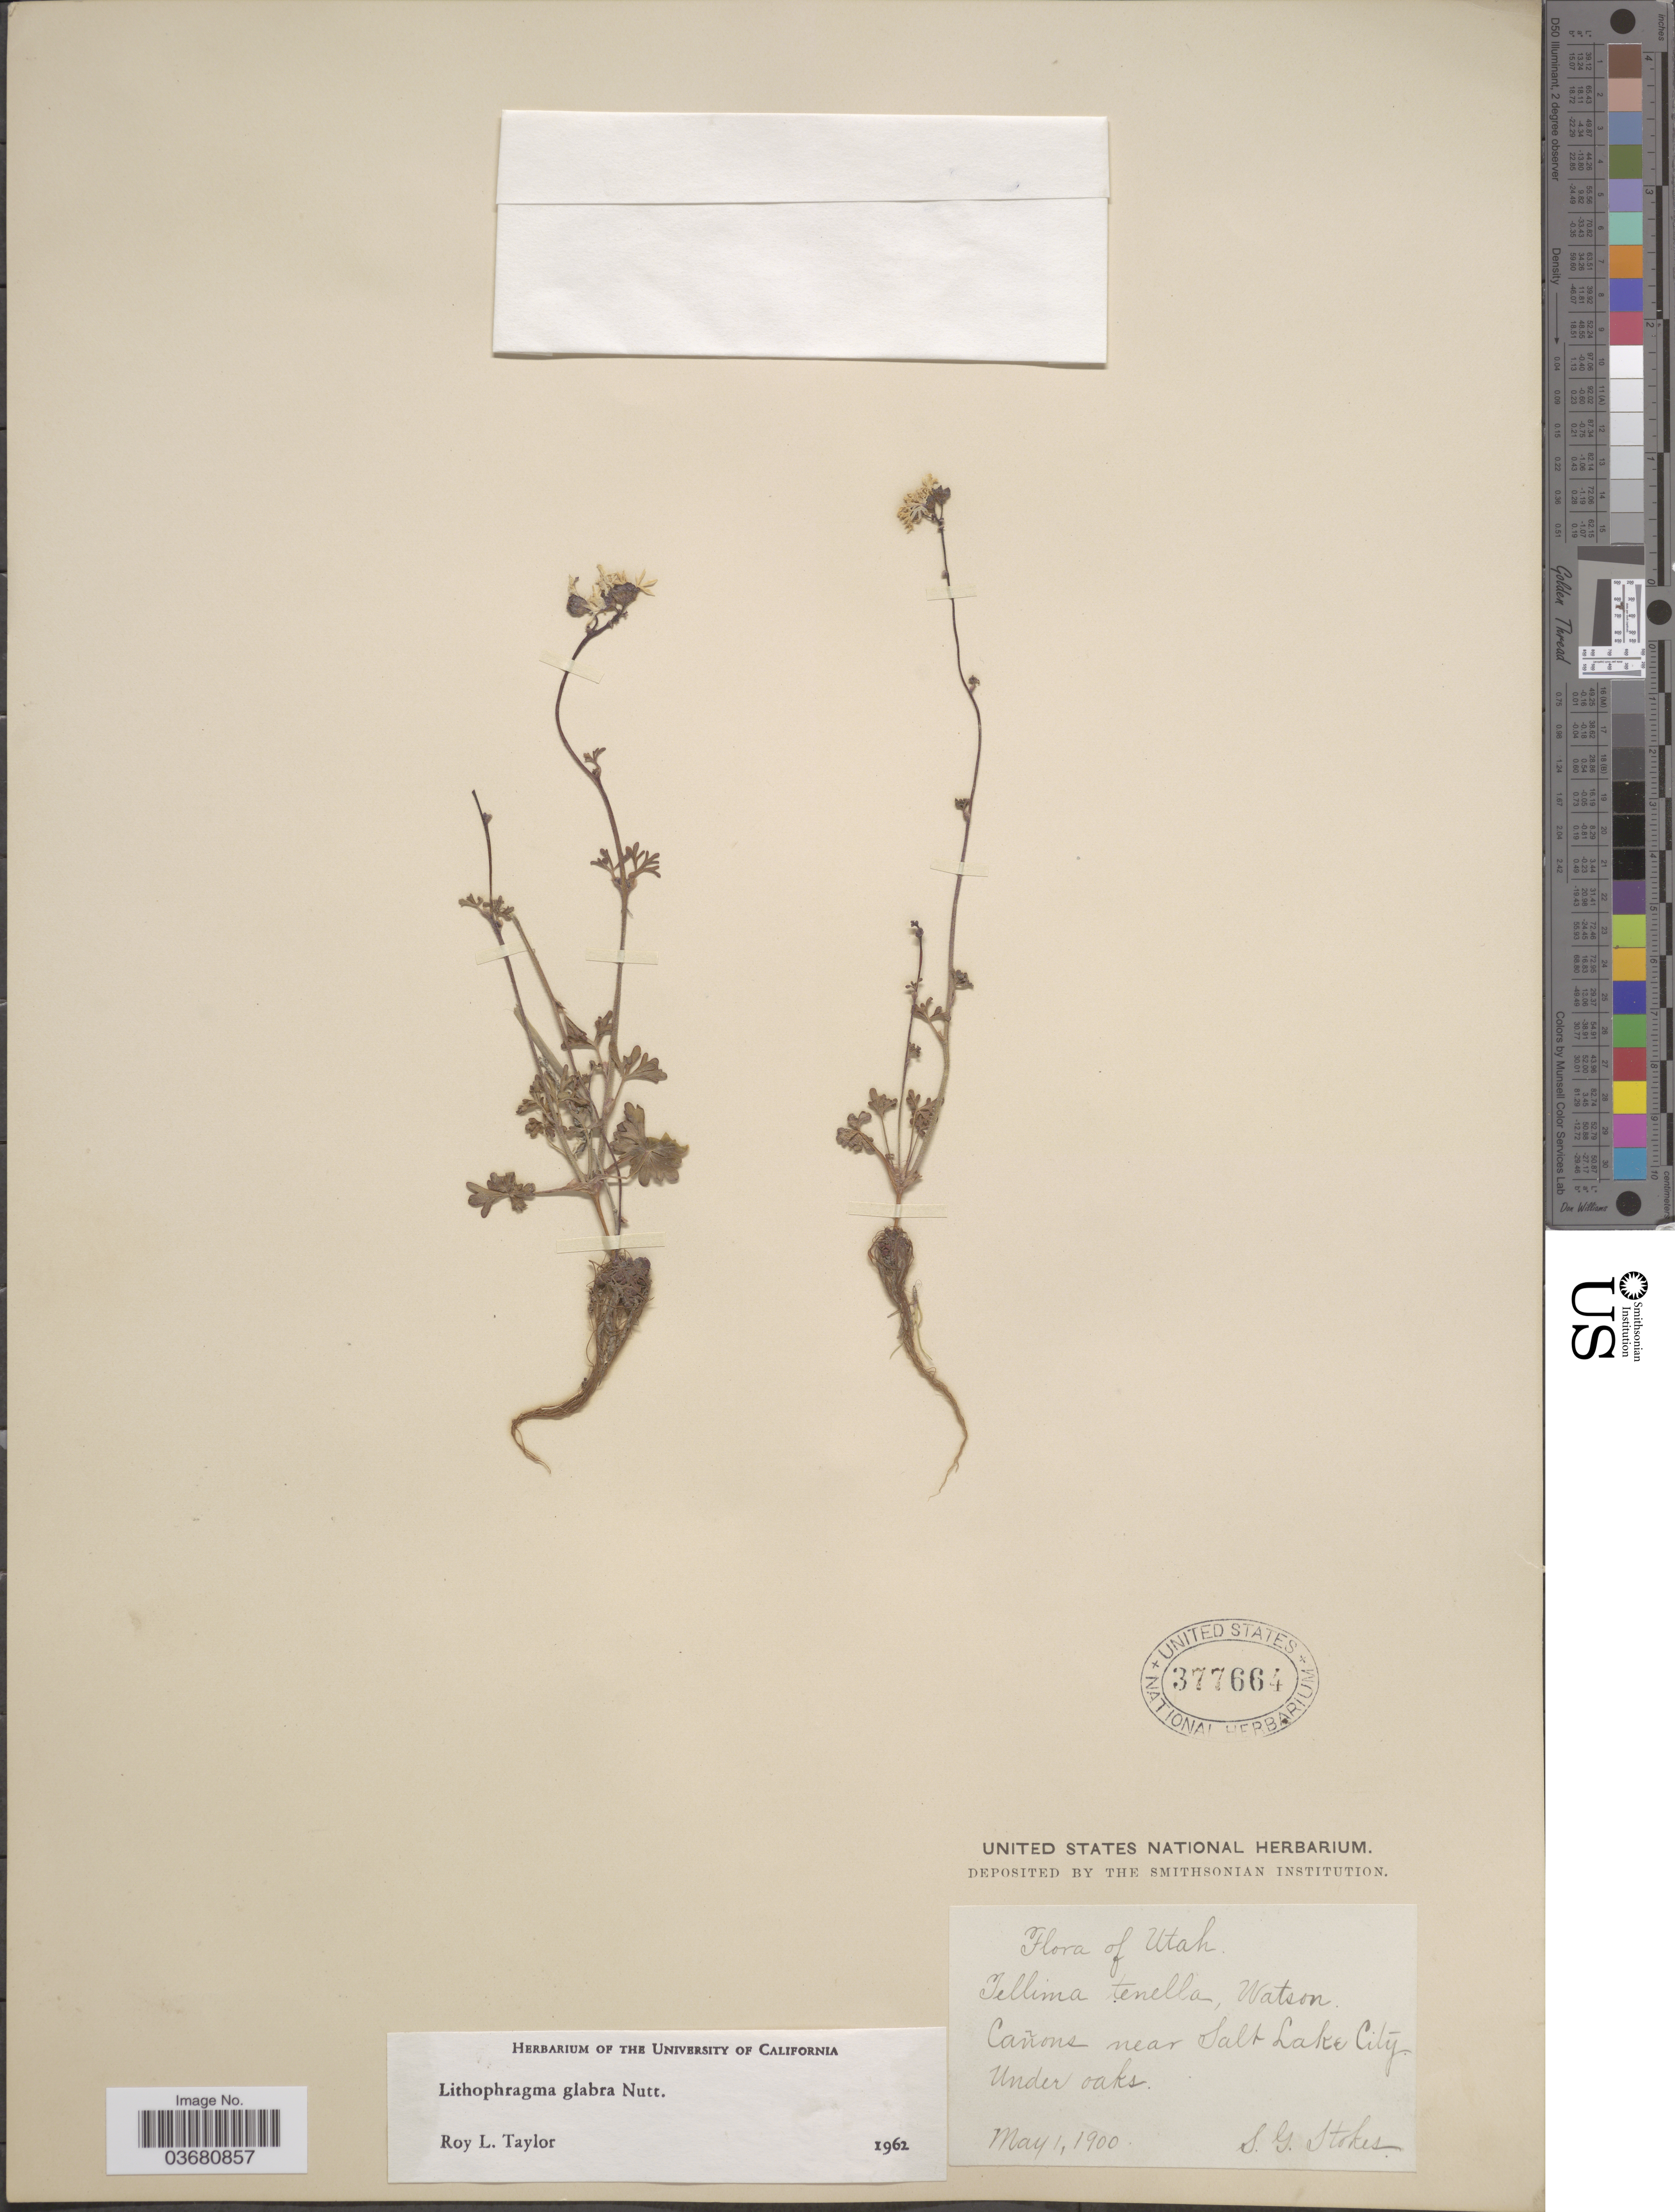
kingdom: Plantae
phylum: Tracheophyta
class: Magnoliopsida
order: Saxifragales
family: Saxifragaceae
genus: Lithophragma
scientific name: Lithophragma glabrum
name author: Nutt.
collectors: S. G. Stokes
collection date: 1900-05-01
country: United States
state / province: Utah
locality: Cañons near Salt Lake City. Under oaks.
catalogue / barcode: US 377664